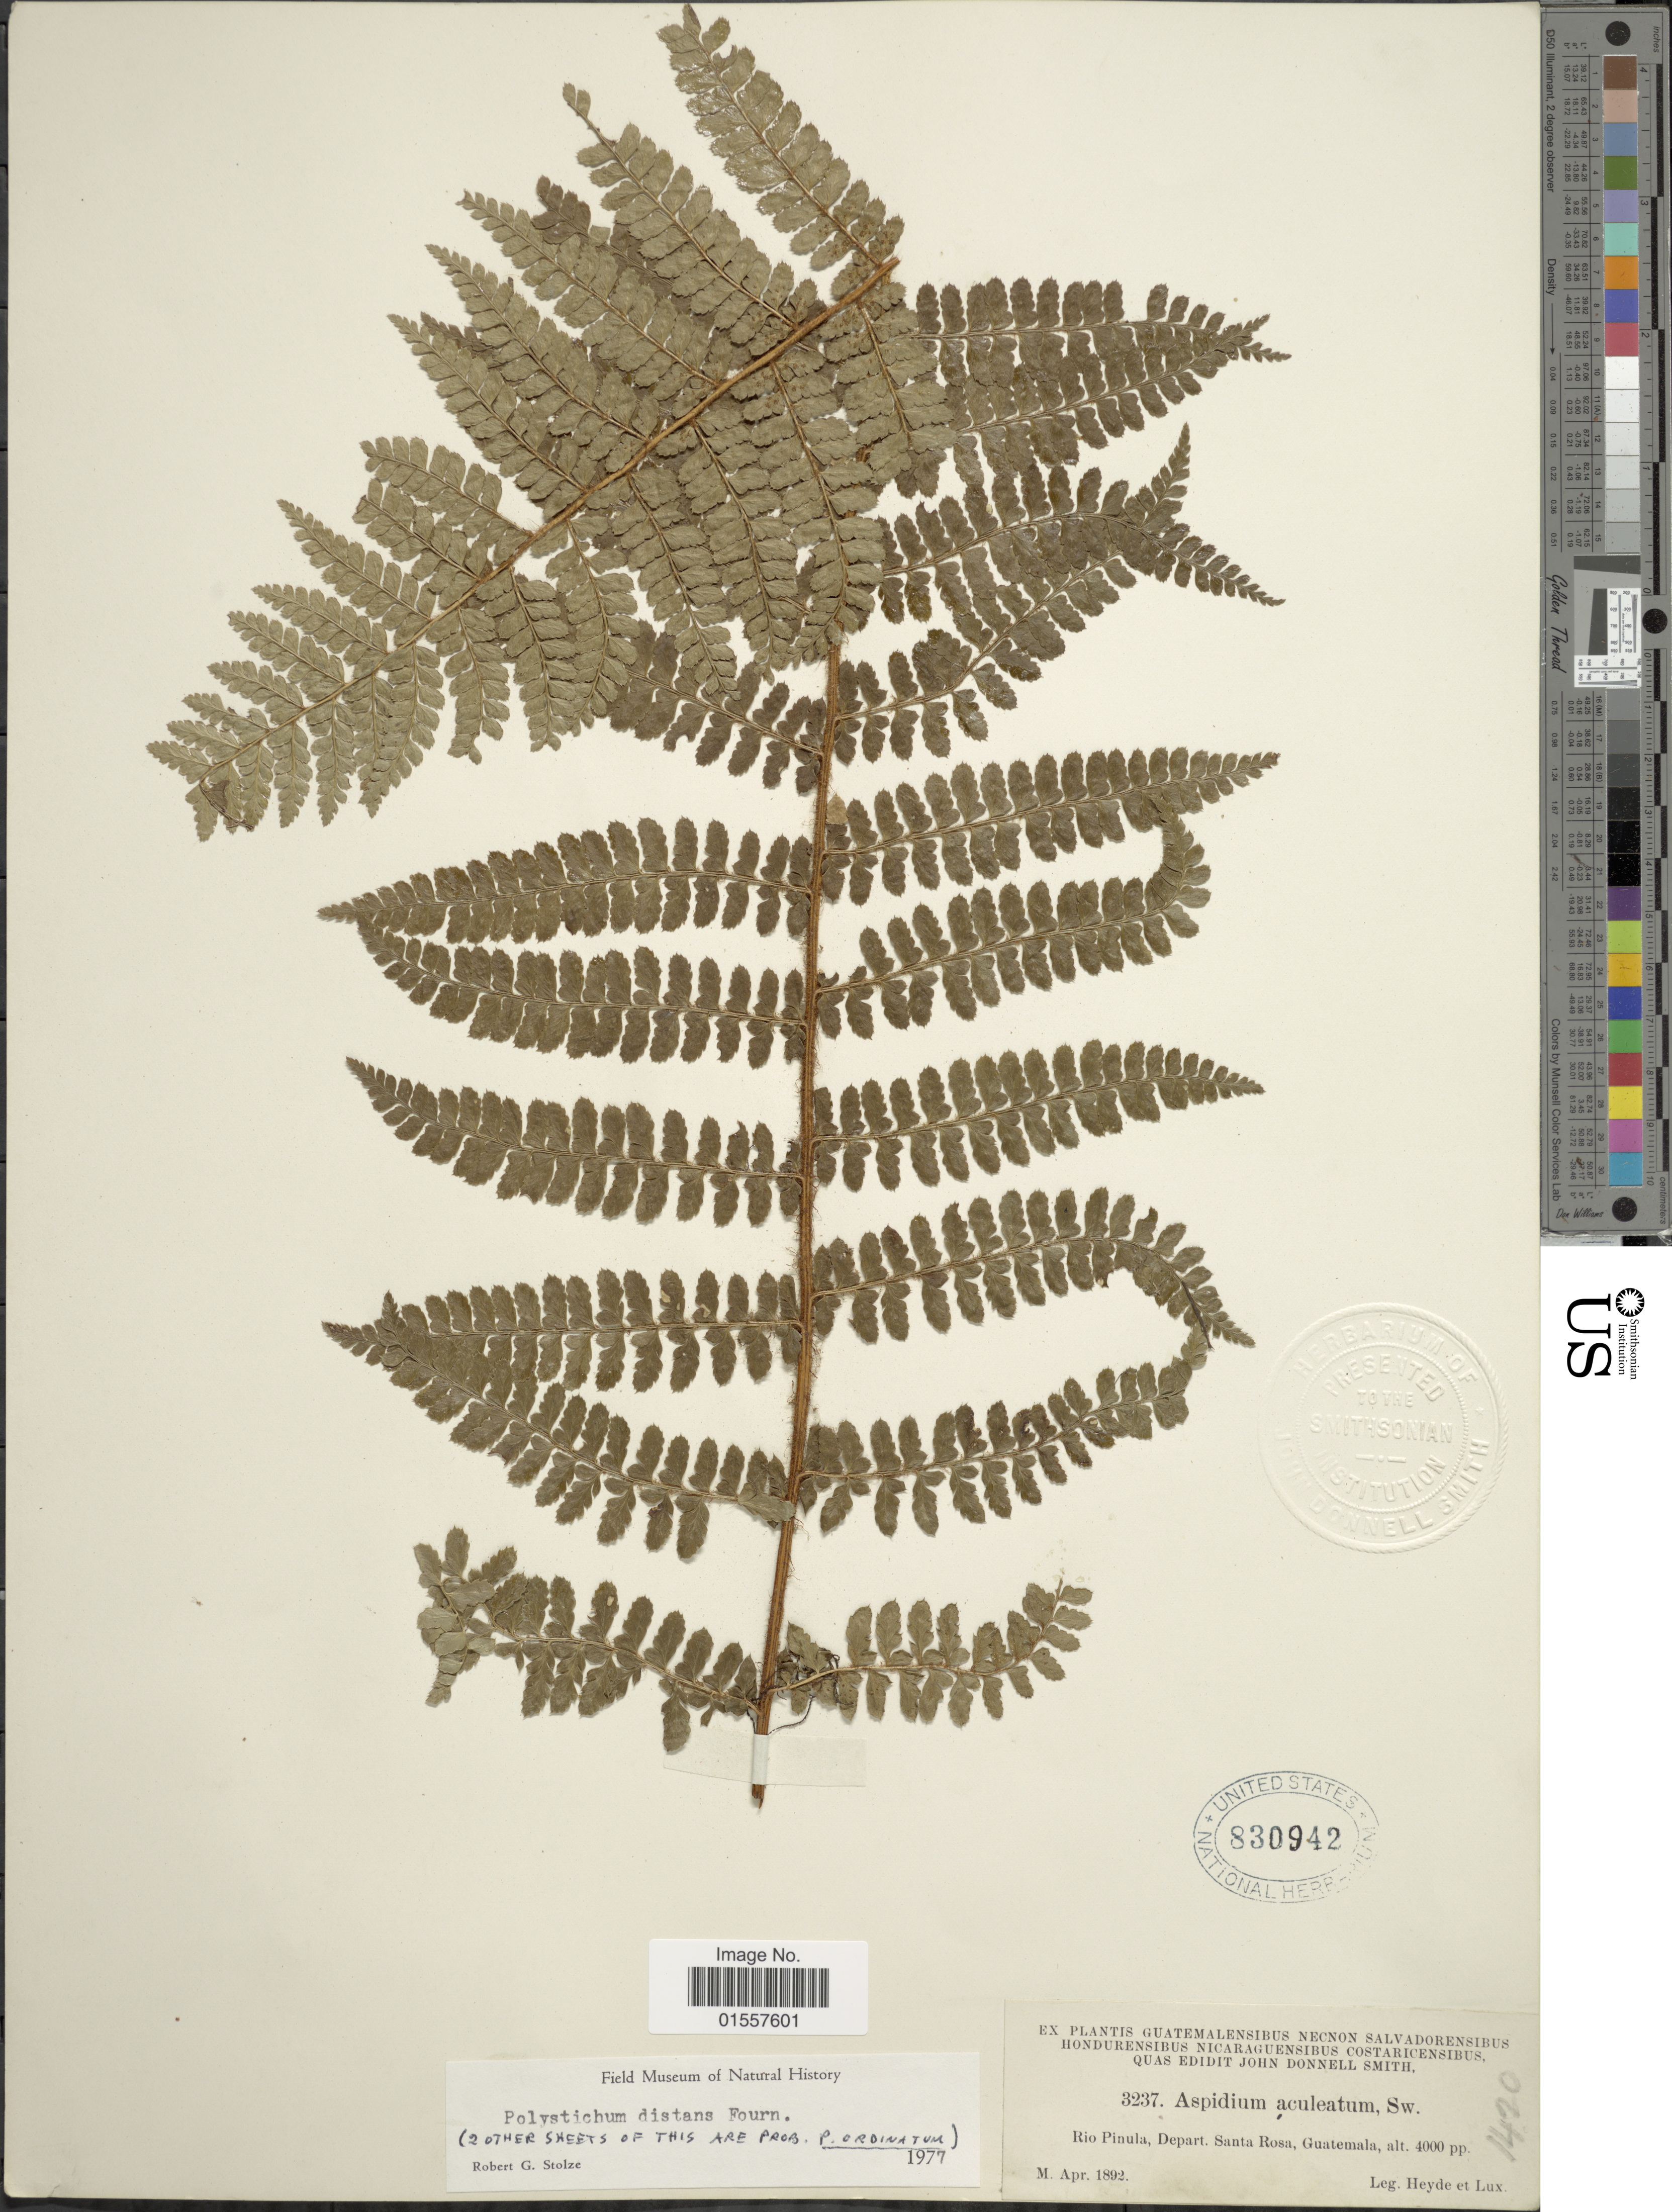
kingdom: Plantae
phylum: Tracheophyta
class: Polypodiopsida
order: Polypodiales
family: Dryopteridaceae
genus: Polystichum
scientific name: Polystichum distans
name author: E. Fourn.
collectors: Heyde & Lux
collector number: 3237/1420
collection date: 1892-04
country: Guatemala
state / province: Santa Rosa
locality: Guatemalensibus, Rio Pinula, Depart. Santa Rosa, Guatemala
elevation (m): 1219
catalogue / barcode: US 830942